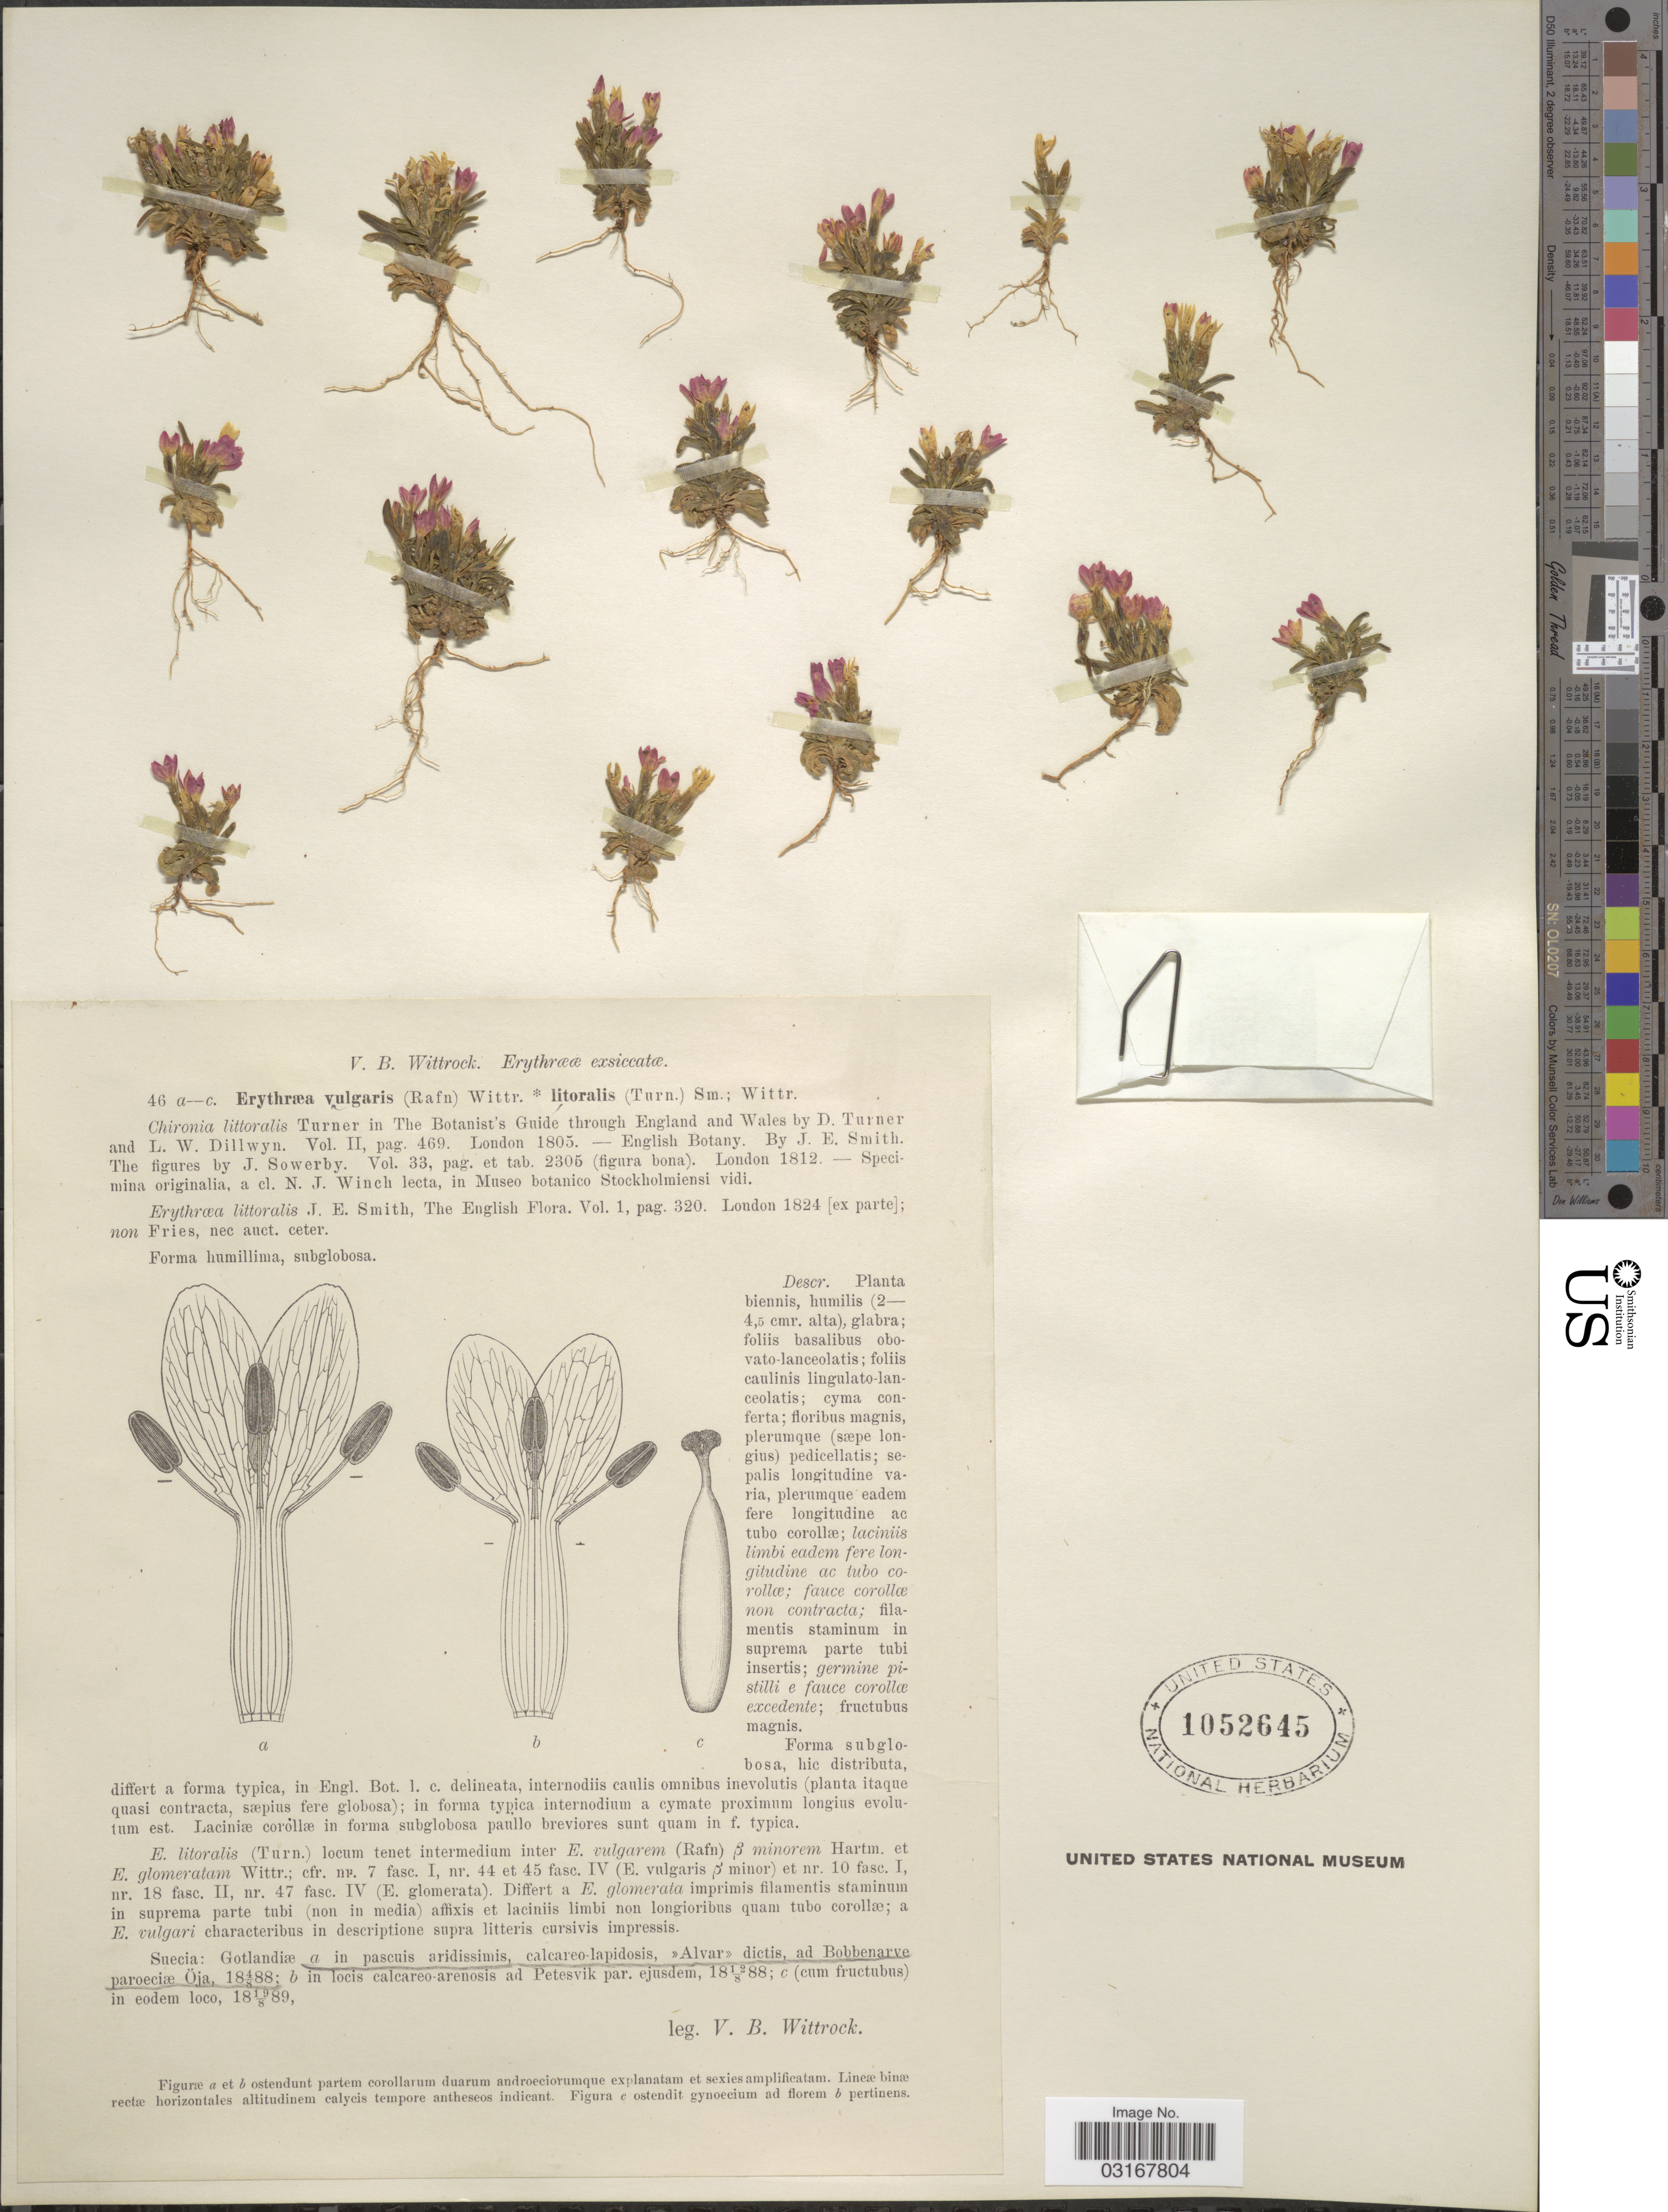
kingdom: Plantae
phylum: Tracheophyta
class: Magnoliopsida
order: Gentianales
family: Gentianaceae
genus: Centaurium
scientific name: Centaurium vulgaris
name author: Godr.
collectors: V. Wittrock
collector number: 46a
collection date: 1888-08-04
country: Sweden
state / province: Gotland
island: Gotland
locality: Suecia: Gotlandiæ a in pascuis aridissimis, calcareo-lapidosis, Alvar dictis, ad Bobbenarve paroeciæ Öja.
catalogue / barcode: US 1052645